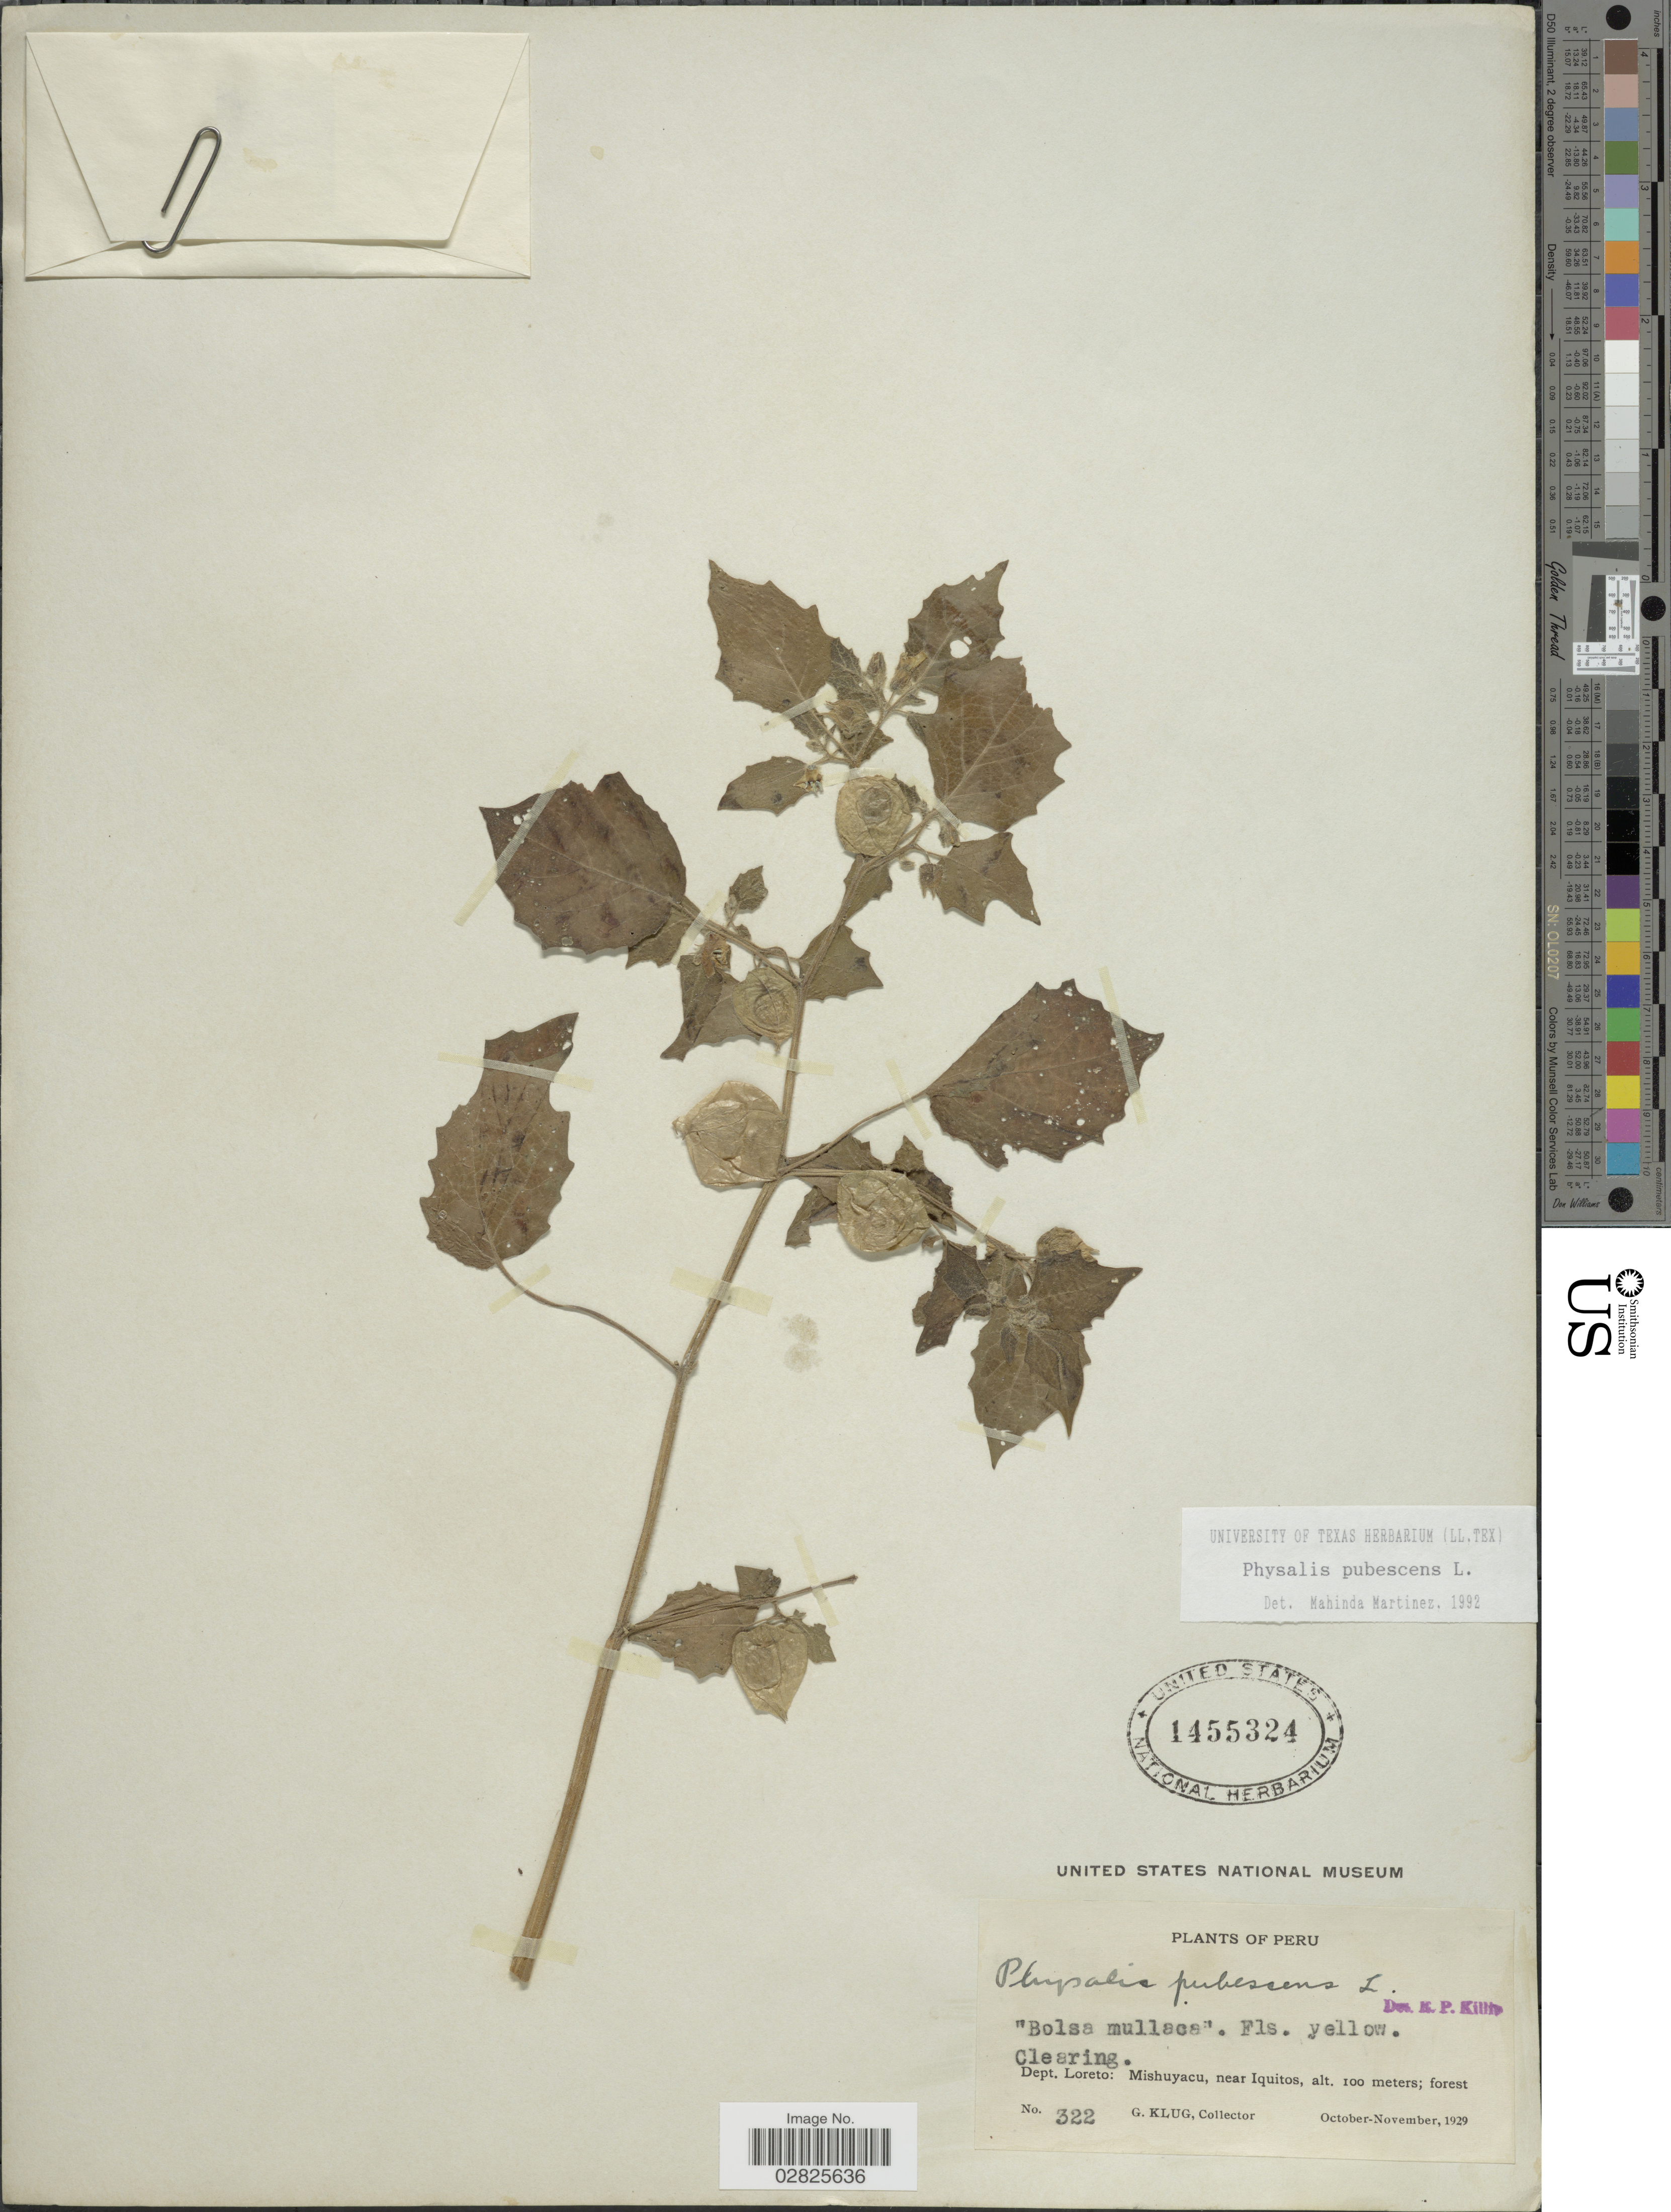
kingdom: Plantae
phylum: Tracheophyta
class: Magnoliopsida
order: Solanales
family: Solanaceae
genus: Physalis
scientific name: Physalis pubescens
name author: L.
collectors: G. Klug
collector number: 322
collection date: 1929-10/1929-11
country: Peru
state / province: Loreto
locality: Dept. Loreto: Mishuyacu, near Iquitos.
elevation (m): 100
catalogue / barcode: US 1455324